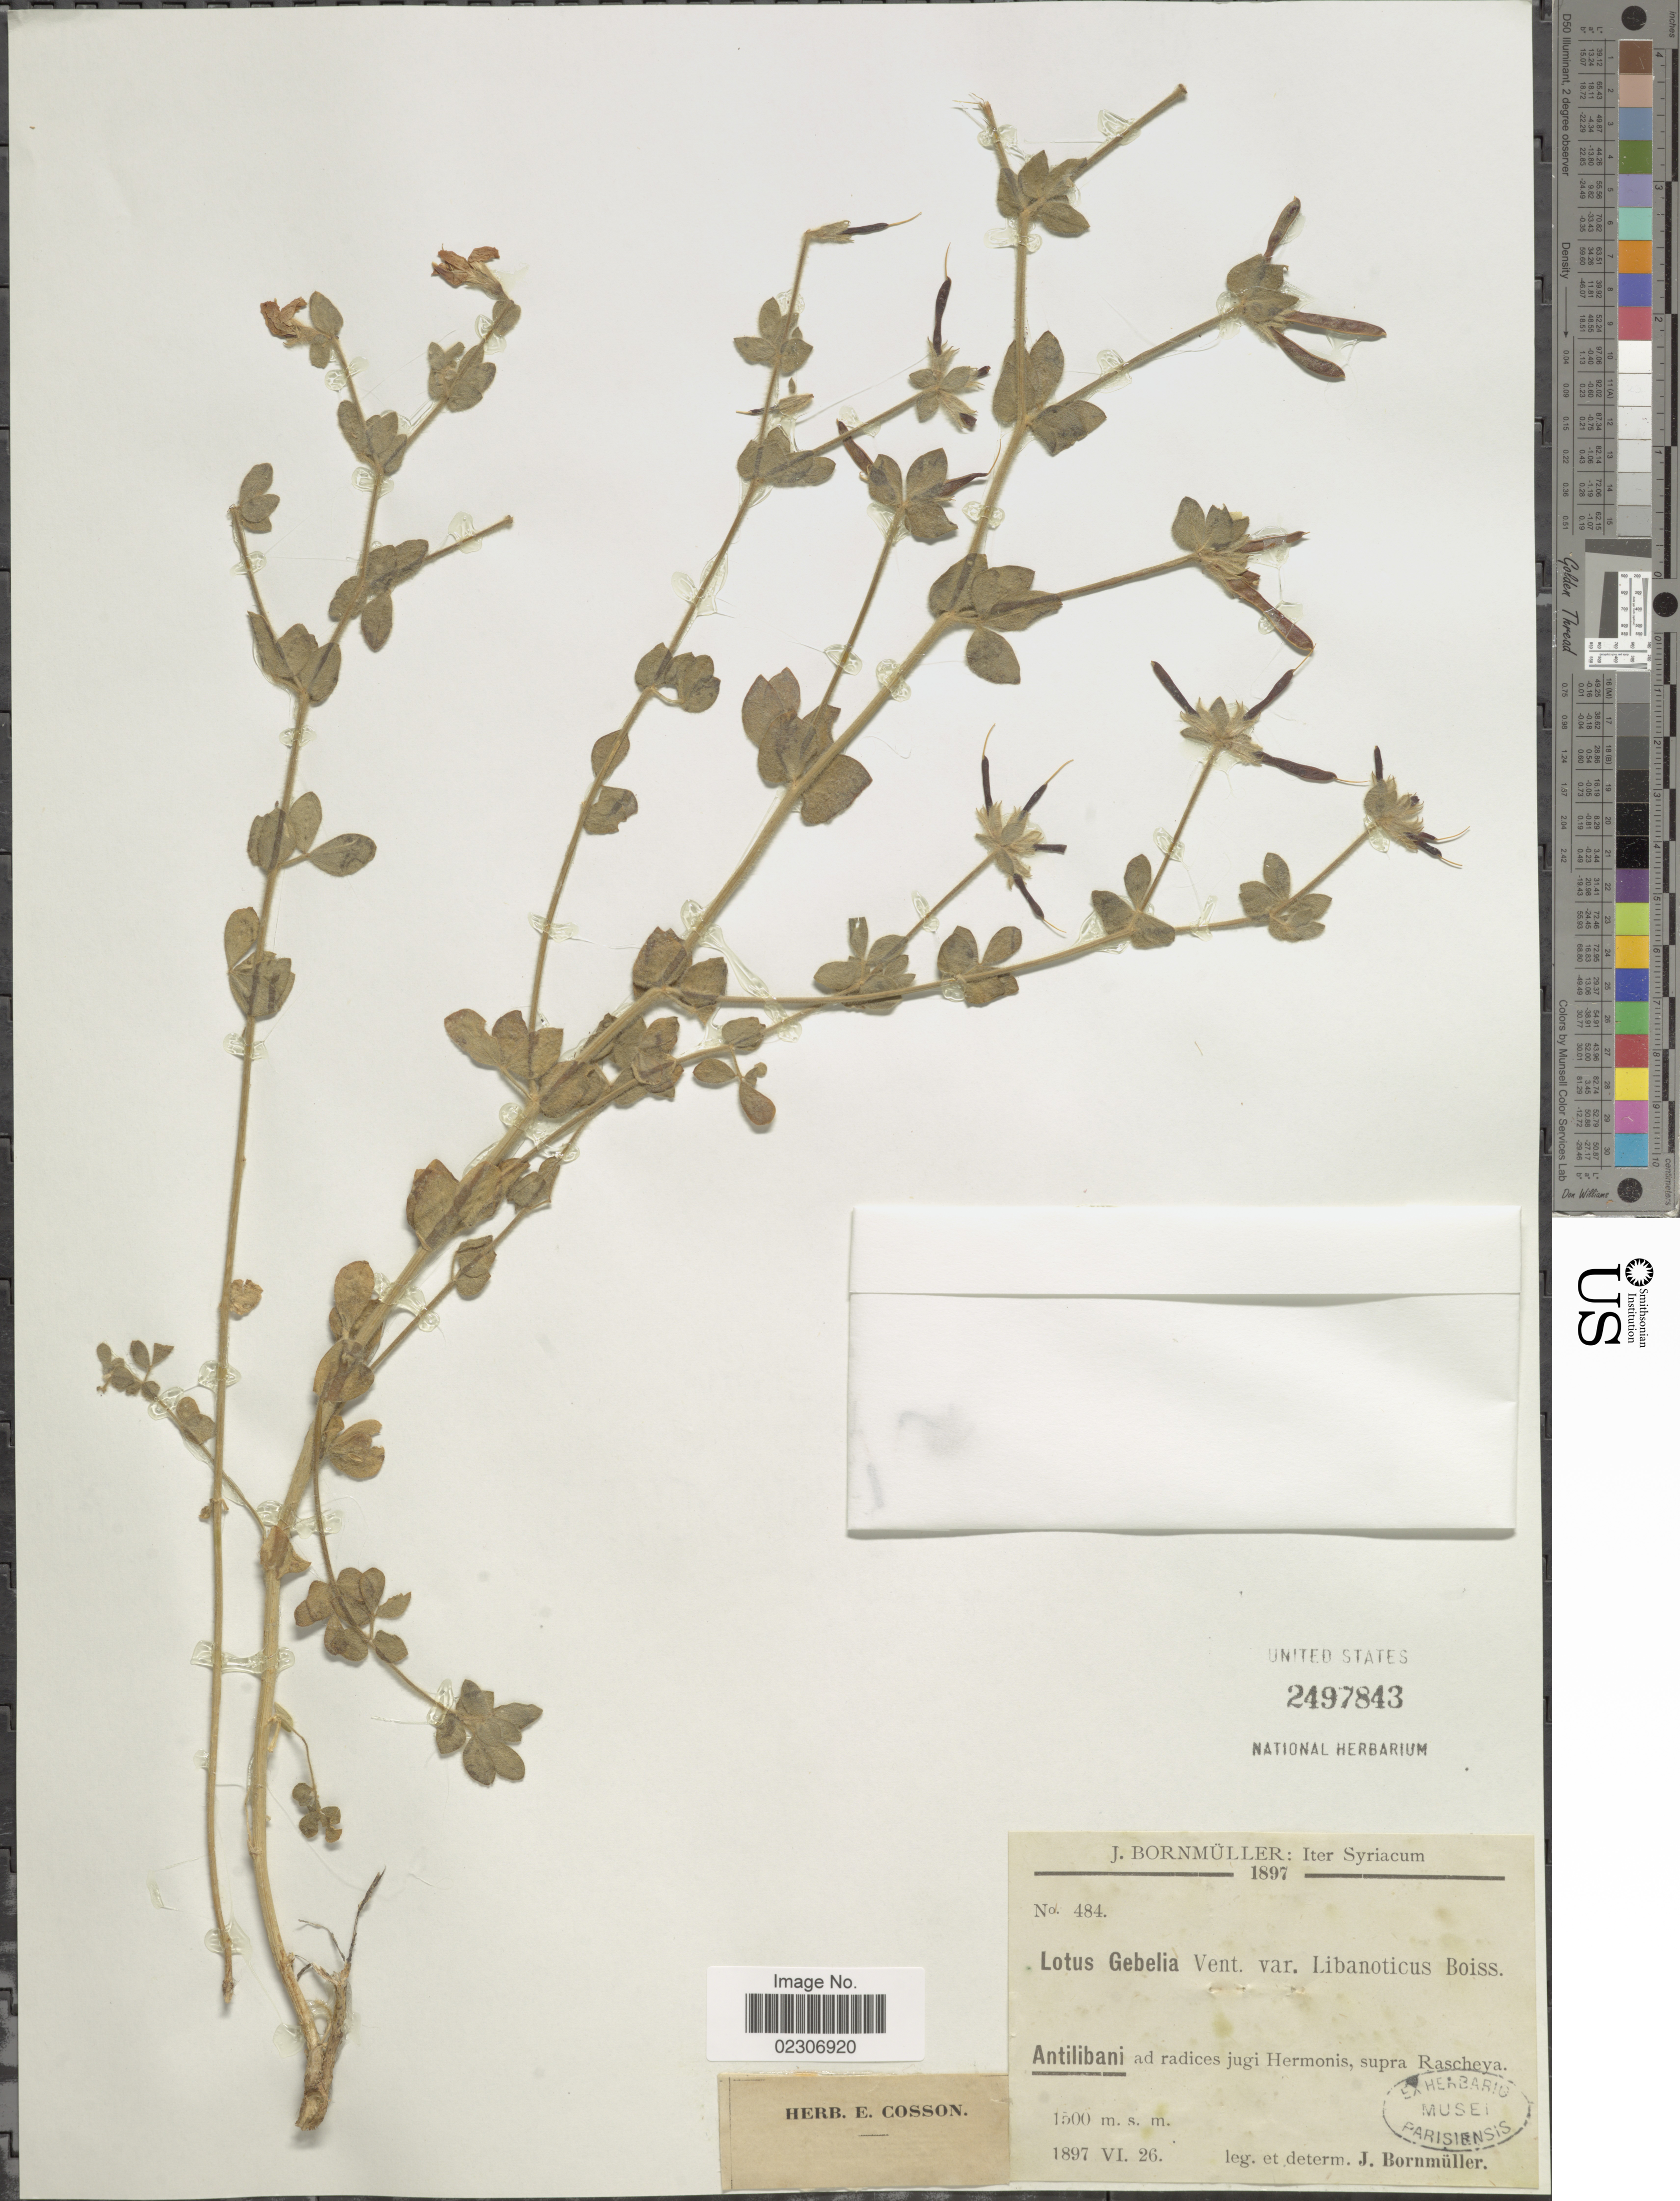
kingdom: Plantae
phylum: Tracheophyta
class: Magnoliopsida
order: Fabales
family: Fabaceae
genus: Lotus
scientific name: Lotus gebelia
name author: Vent.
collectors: J. Bornmüller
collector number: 484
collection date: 1897-06-26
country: Syria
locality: Iter Syracum, Antilibani ad radices jugi Hermonis, supra Rascheya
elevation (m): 1500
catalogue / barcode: US 2497843